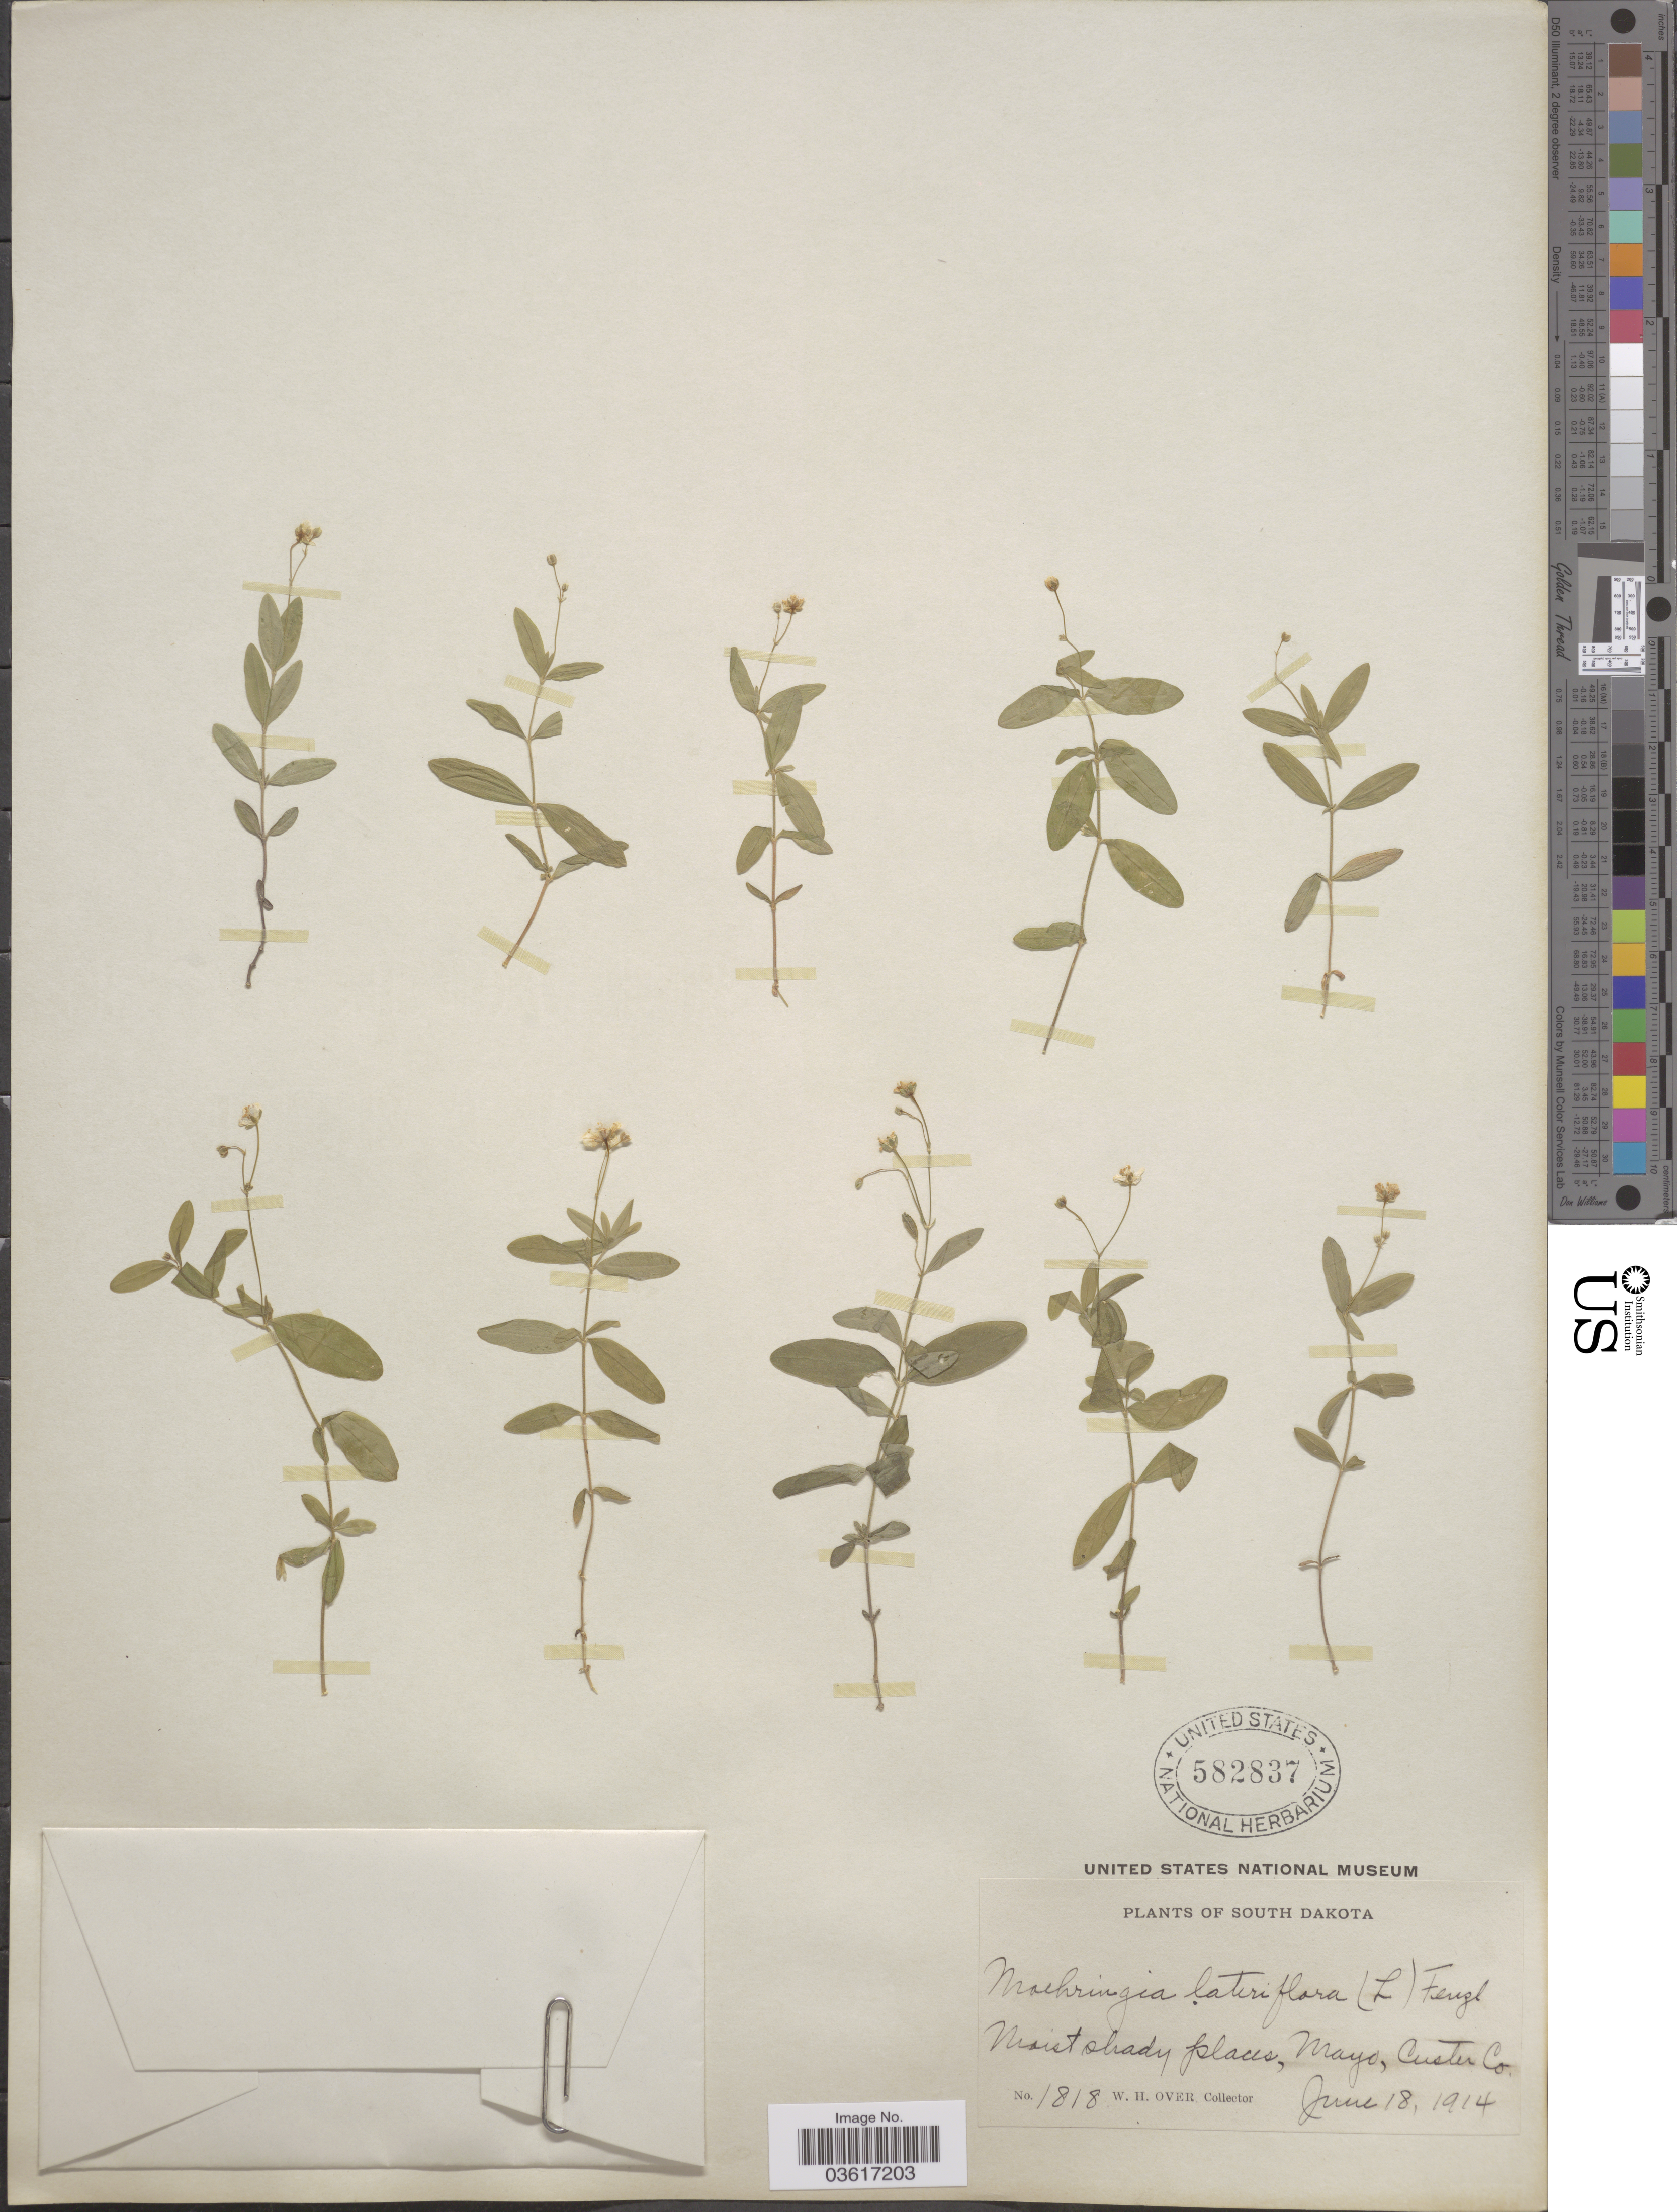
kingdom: Plantae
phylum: Tracheophyta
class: Magnoliopsida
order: Caryophyllales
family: Caryophyllaceae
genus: Moehringia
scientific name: Moehringia lateriflora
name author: (L.) Fenzl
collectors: W. Over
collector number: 1818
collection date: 1914-06-18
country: United States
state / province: South Dakota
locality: Moist shady places, Mayo, Custer Co.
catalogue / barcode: US 582837